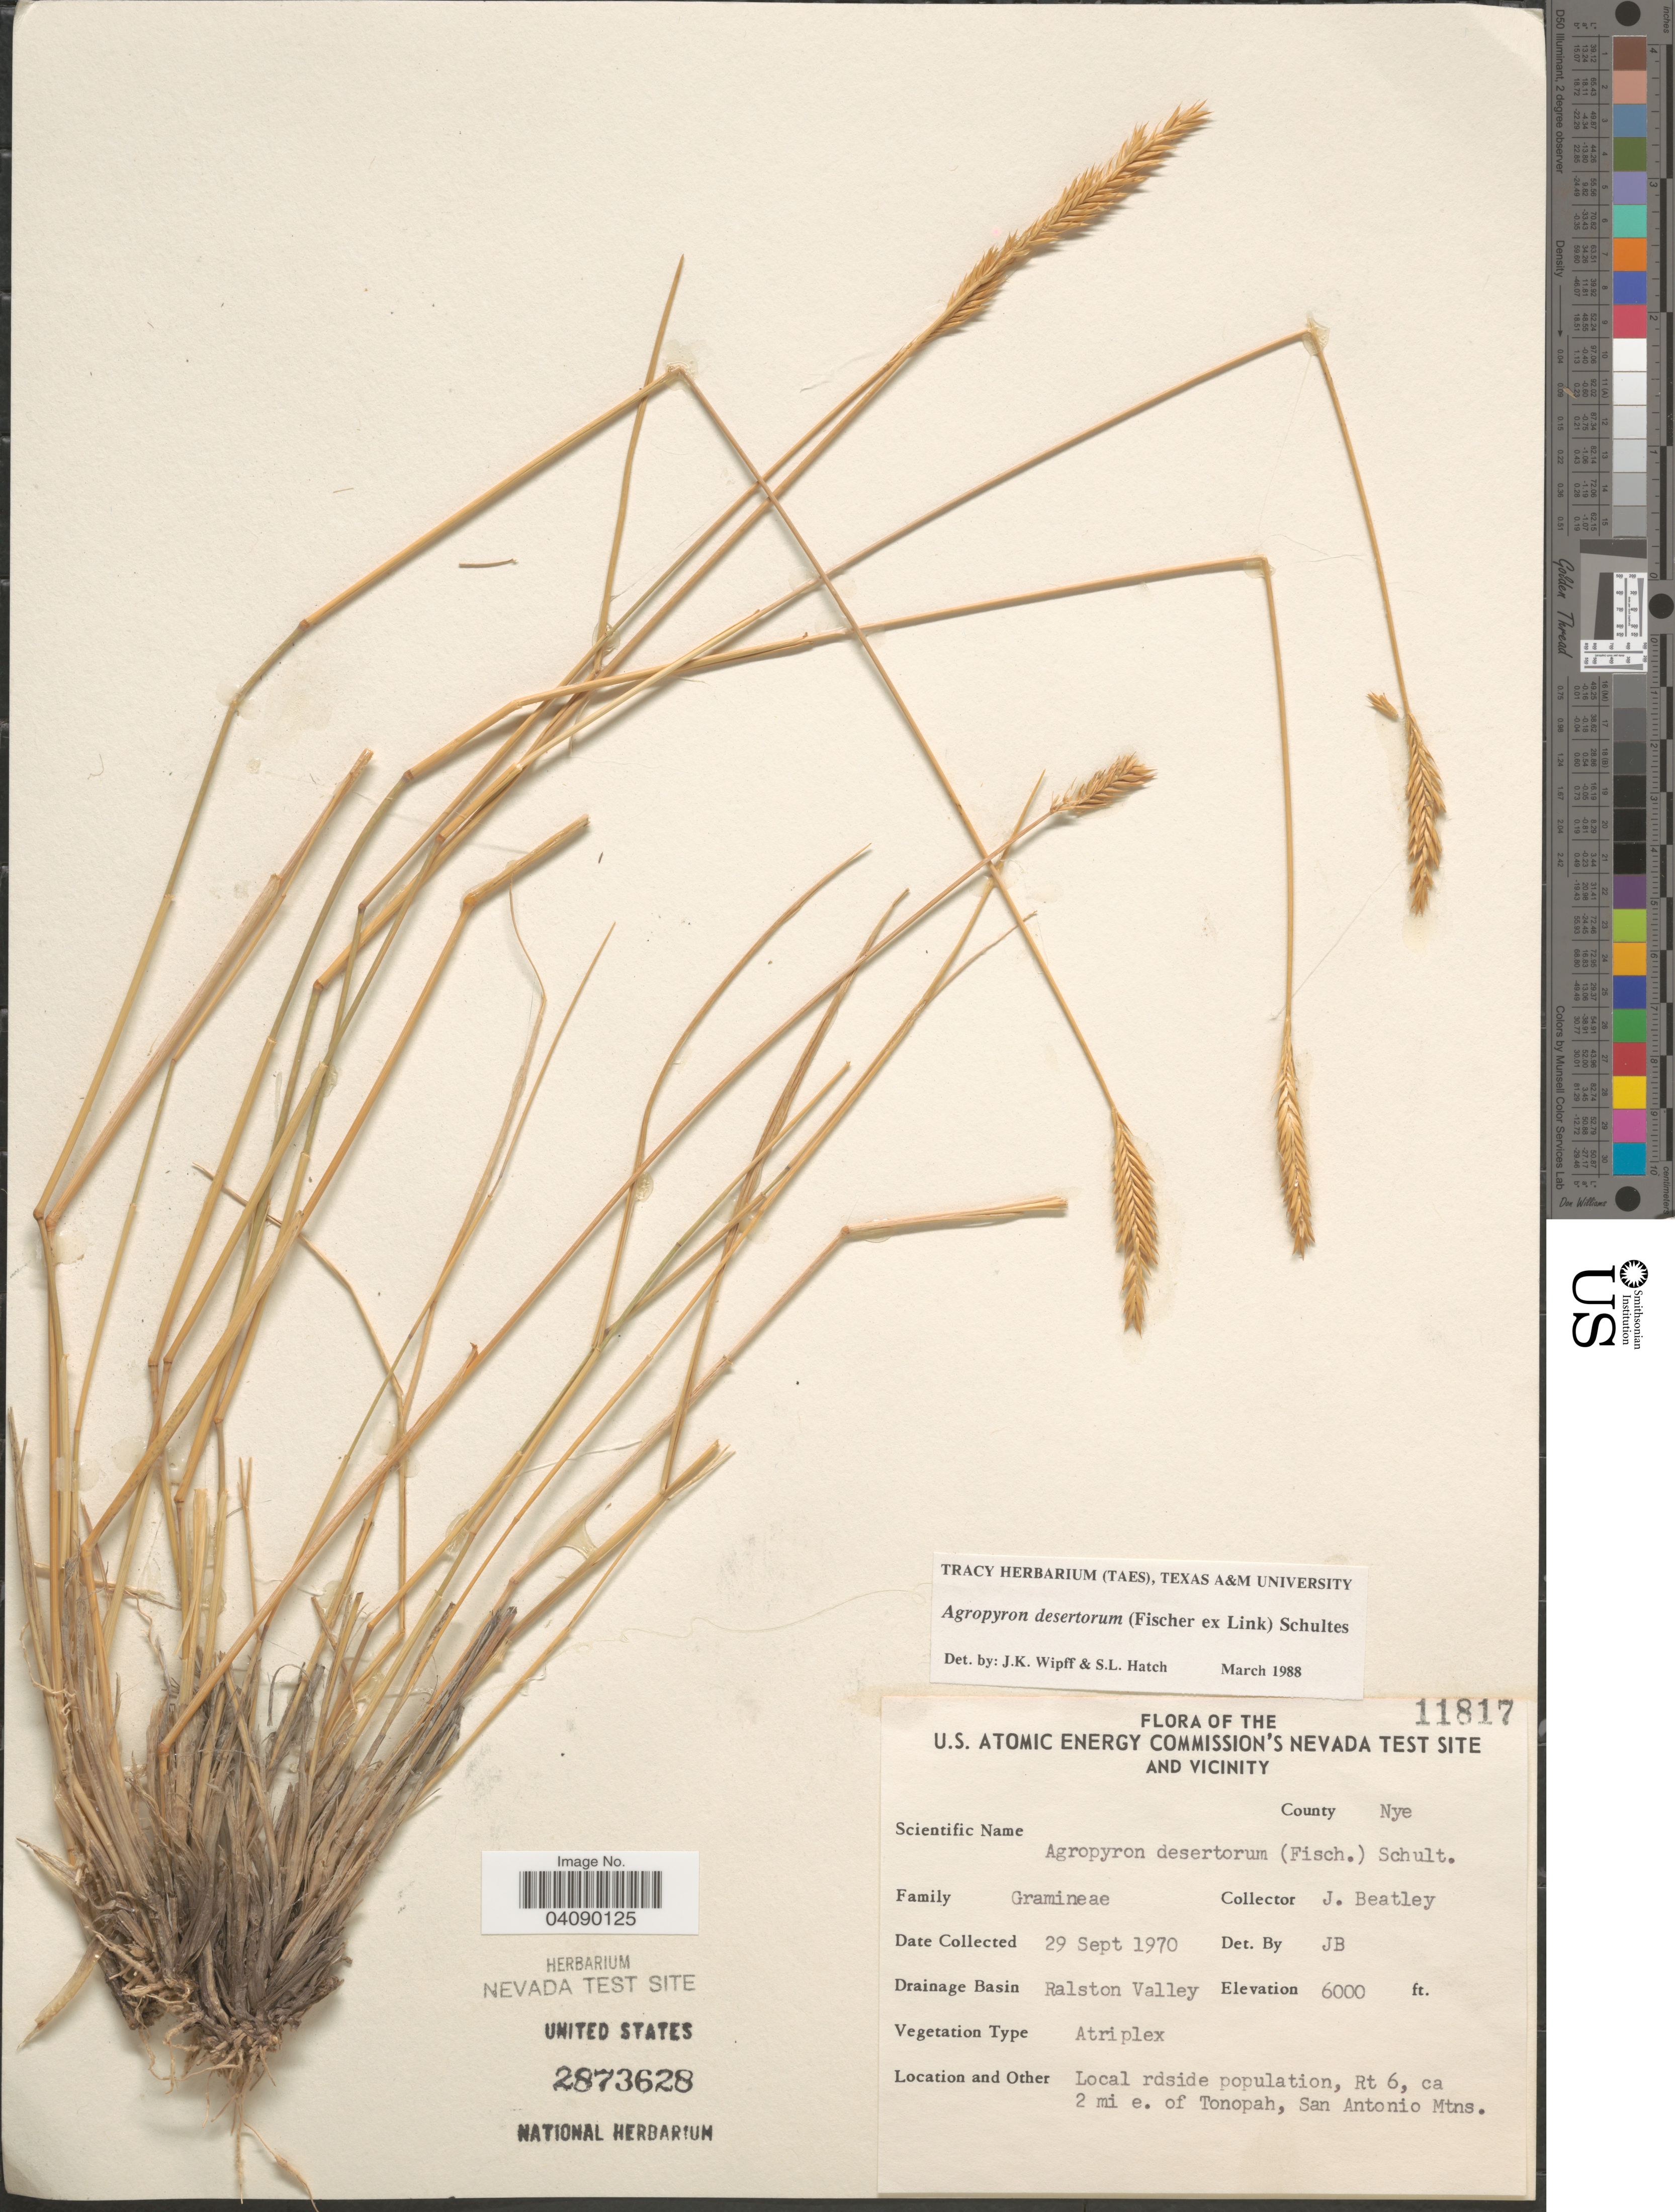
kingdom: Plantae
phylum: Tracheophyta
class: Liliopsida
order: Poales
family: Poaceae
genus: Agropyron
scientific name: Agropyron desertorum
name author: (Fisch. ex Link) Schult.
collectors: J. C. Beatley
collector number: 11817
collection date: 1970-09-29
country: United States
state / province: Nevada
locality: The U.S. Atomic Energy Commission's Nevada Test Site and Vicinity. County Nye. Drainage Basin Ralston Valley. Local rdside population, Rt 6, ca 2 mi e. of Tonopah, San Antonio Mtns.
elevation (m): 1829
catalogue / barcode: US 2873628